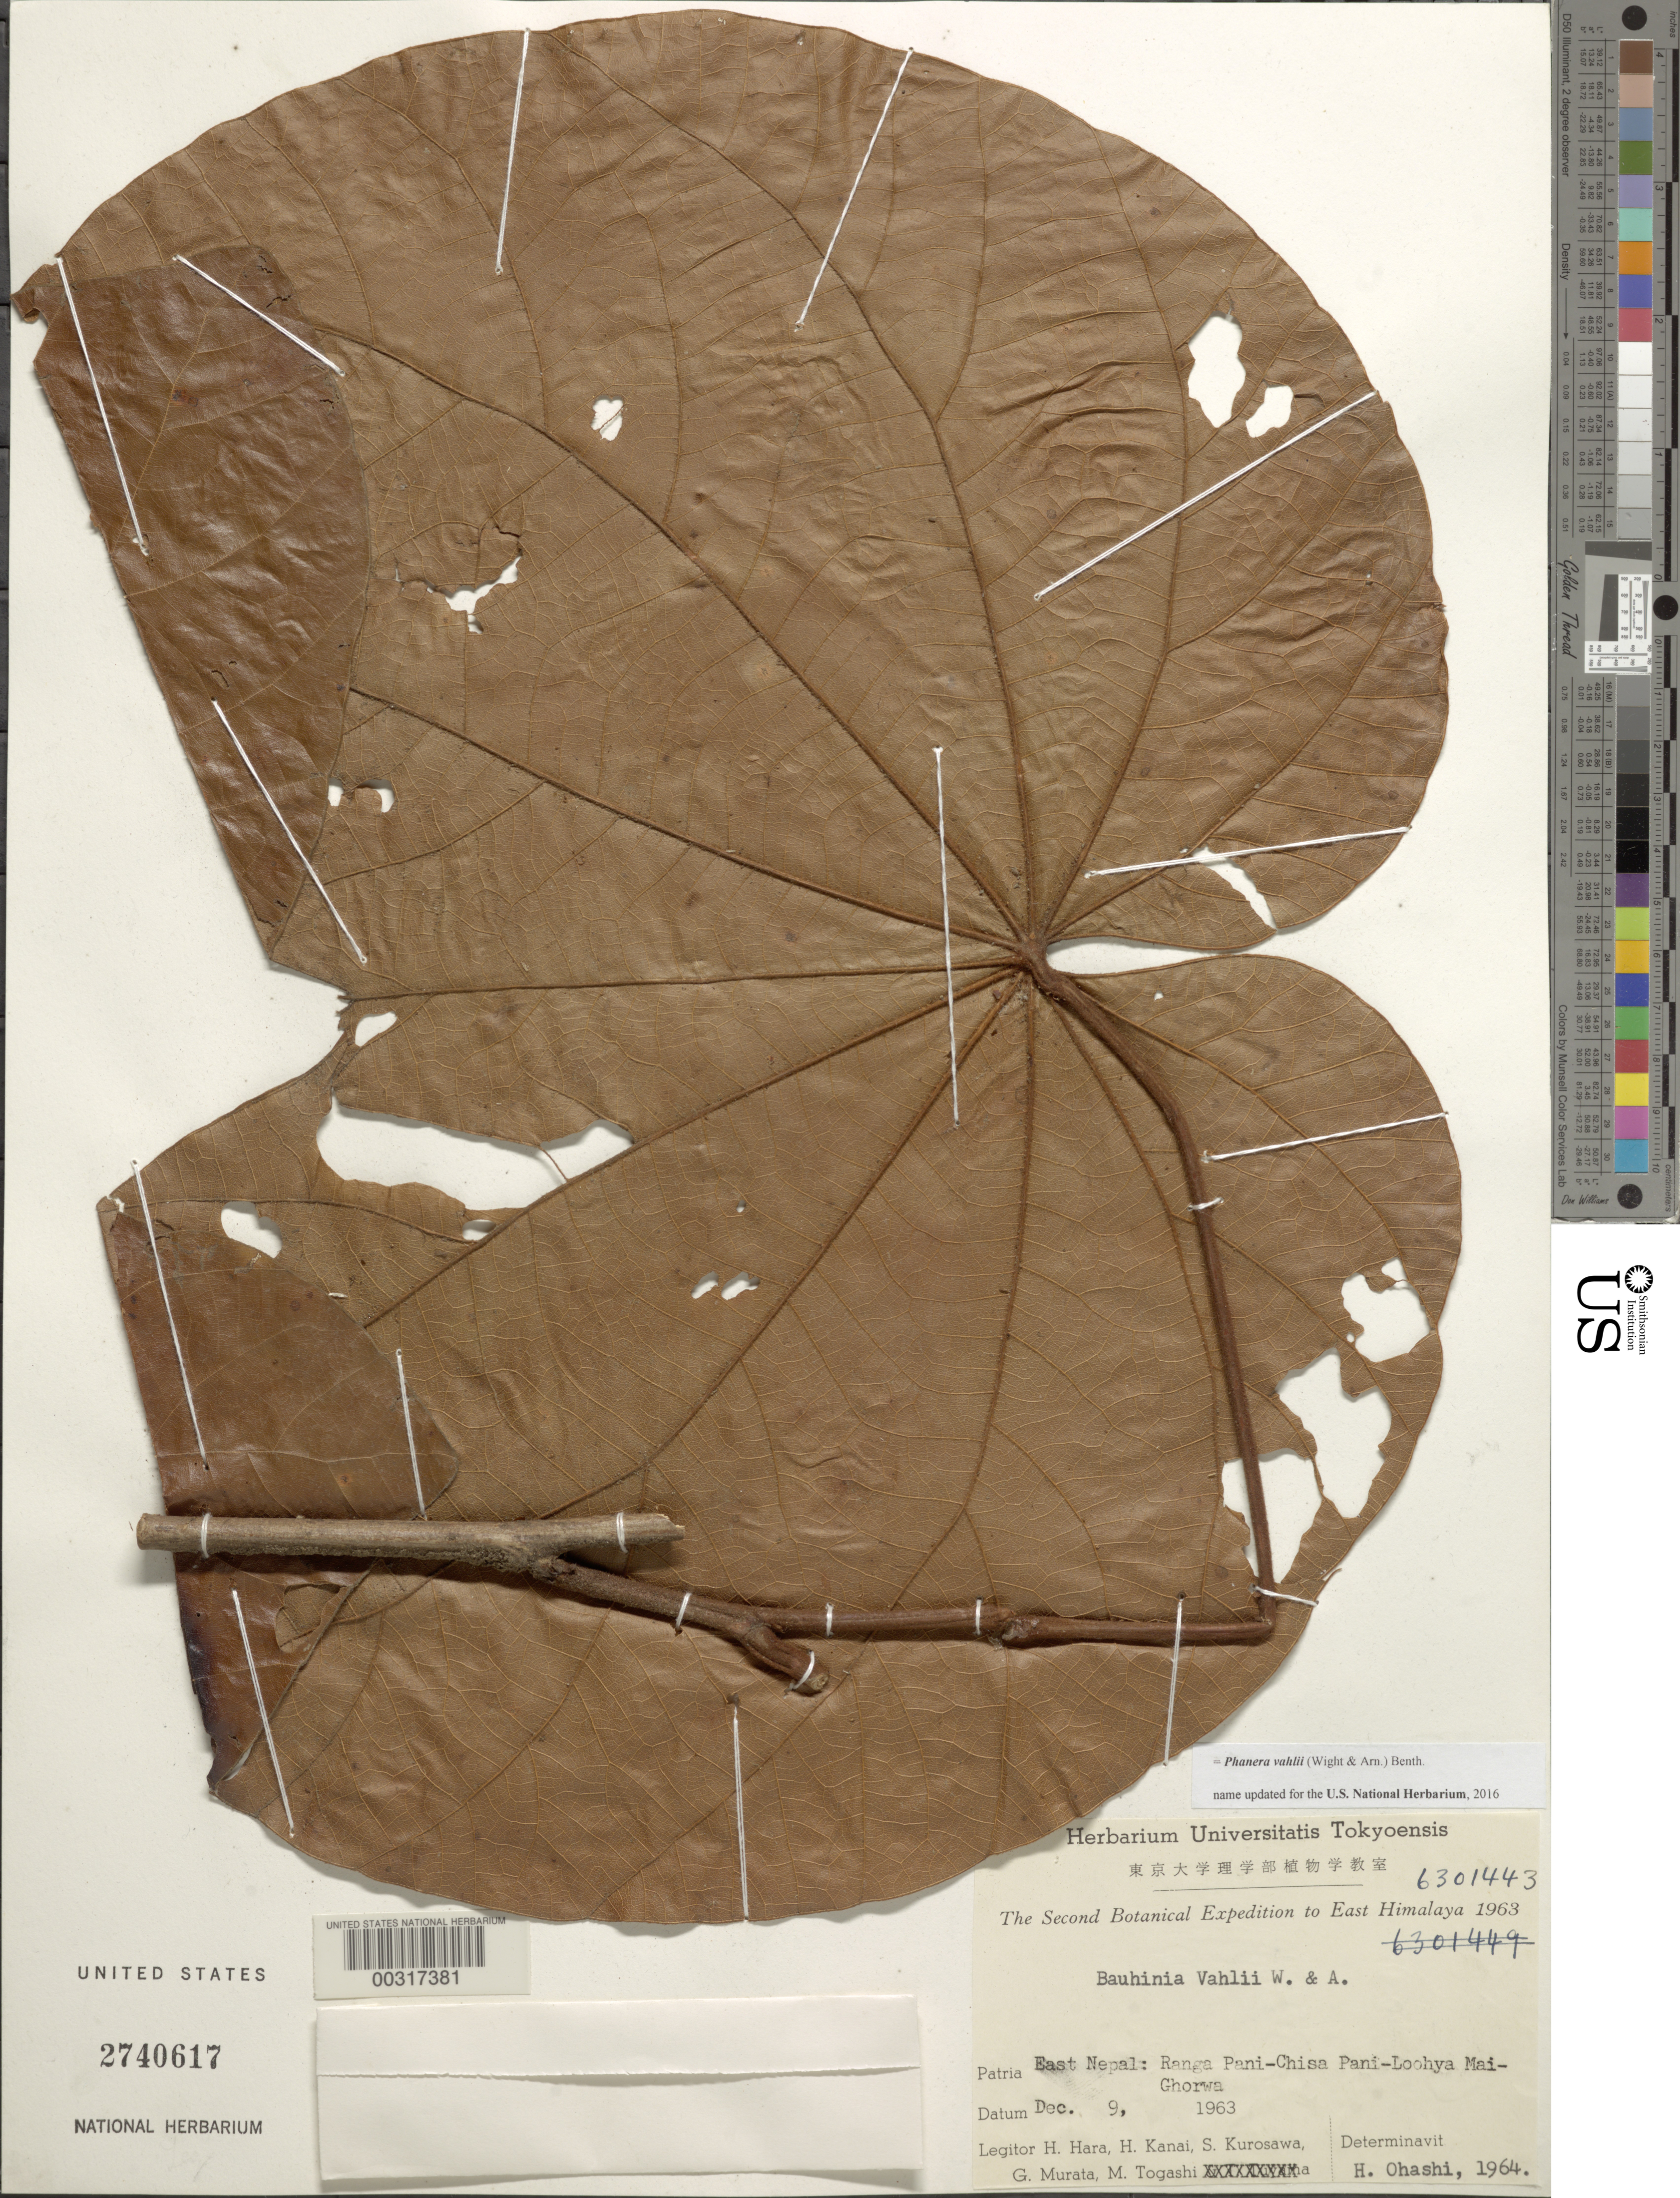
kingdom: Plantae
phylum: Tracheophyta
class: Magnoliopsida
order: Fabales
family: Fabaceae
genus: Phanera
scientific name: Phanera vahlii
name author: (Wight & Arn.) Benth.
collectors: H. Hara, H. Kanai, S. Kurokawa, G. Murata & M. Toashi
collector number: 6301443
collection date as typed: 09 Dec 1963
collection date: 1963-12-09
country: Nepal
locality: Ranga pani-chisa pani-loohya mai-ghorwa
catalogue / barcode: US 2740617